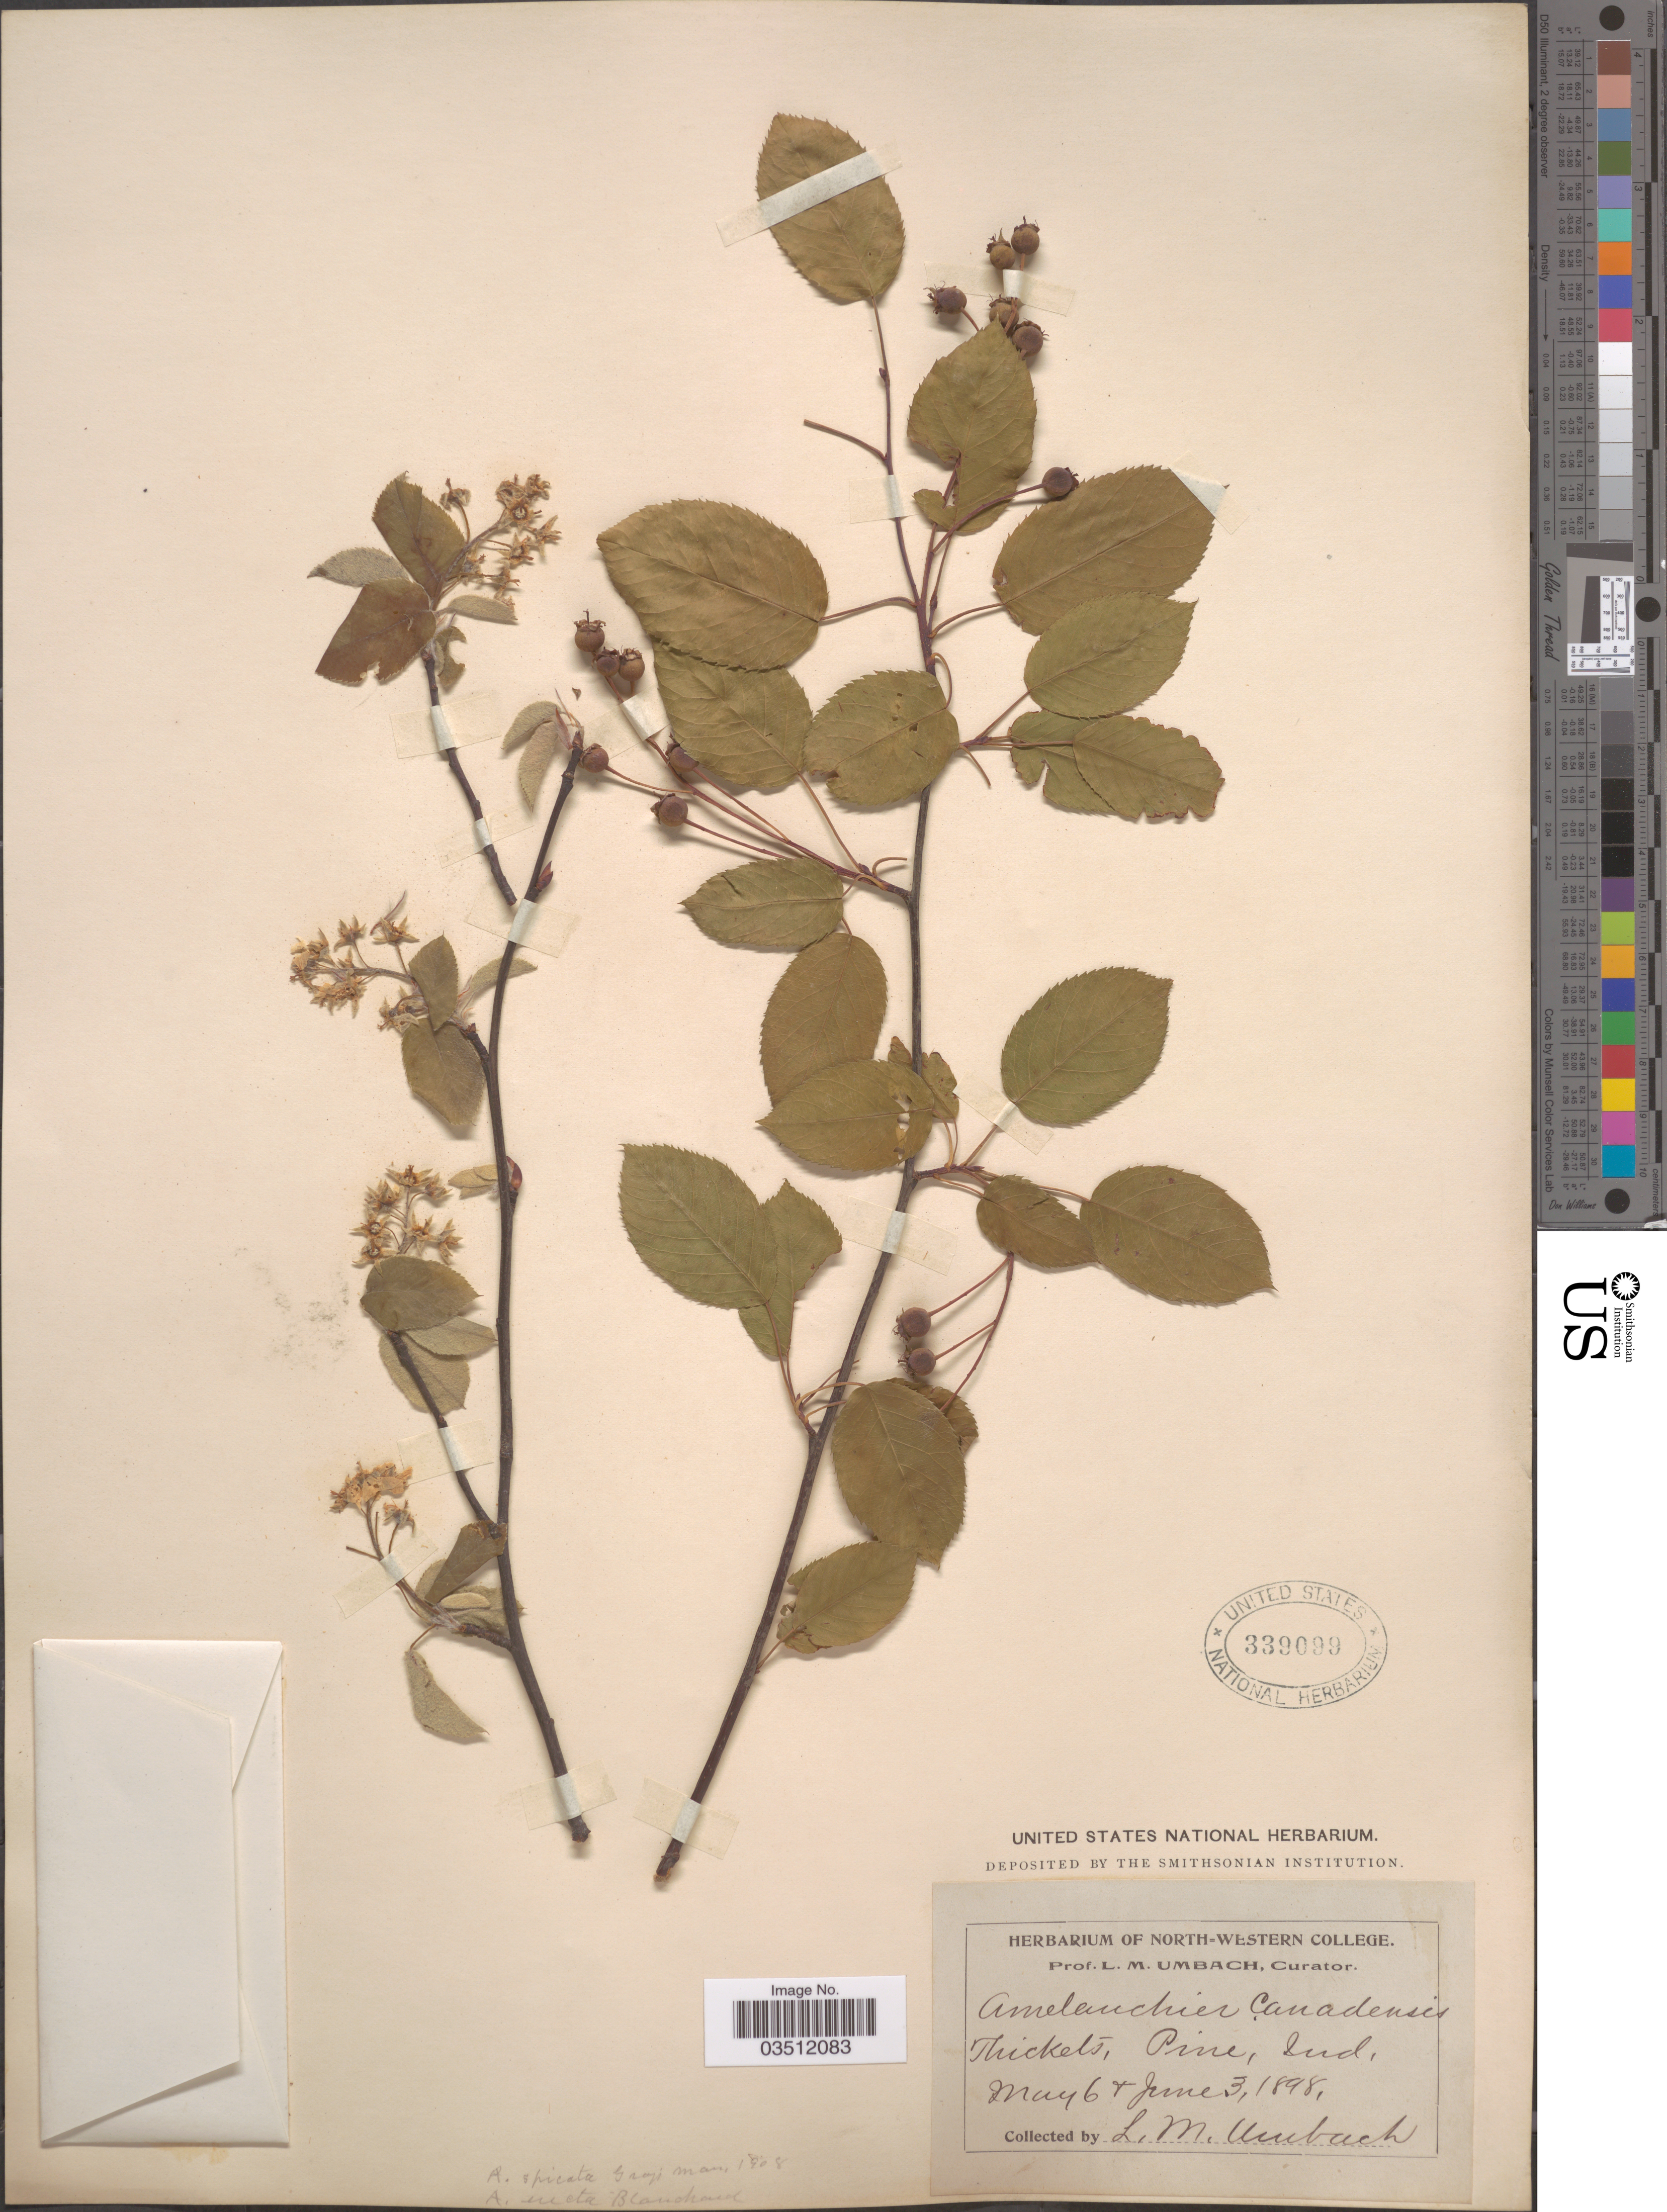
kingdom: Plantae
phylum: Tracheophyta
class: Magnoliopsida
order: Rosales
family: Rosaceae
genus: Amelanchier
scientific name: Amelanchier erecta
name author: Blanch.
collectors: L. M. Umbach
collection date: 1898-05-06/1898-06-03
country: United States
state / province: Indiana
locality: Thickets, Pine.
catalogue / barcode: US 339099